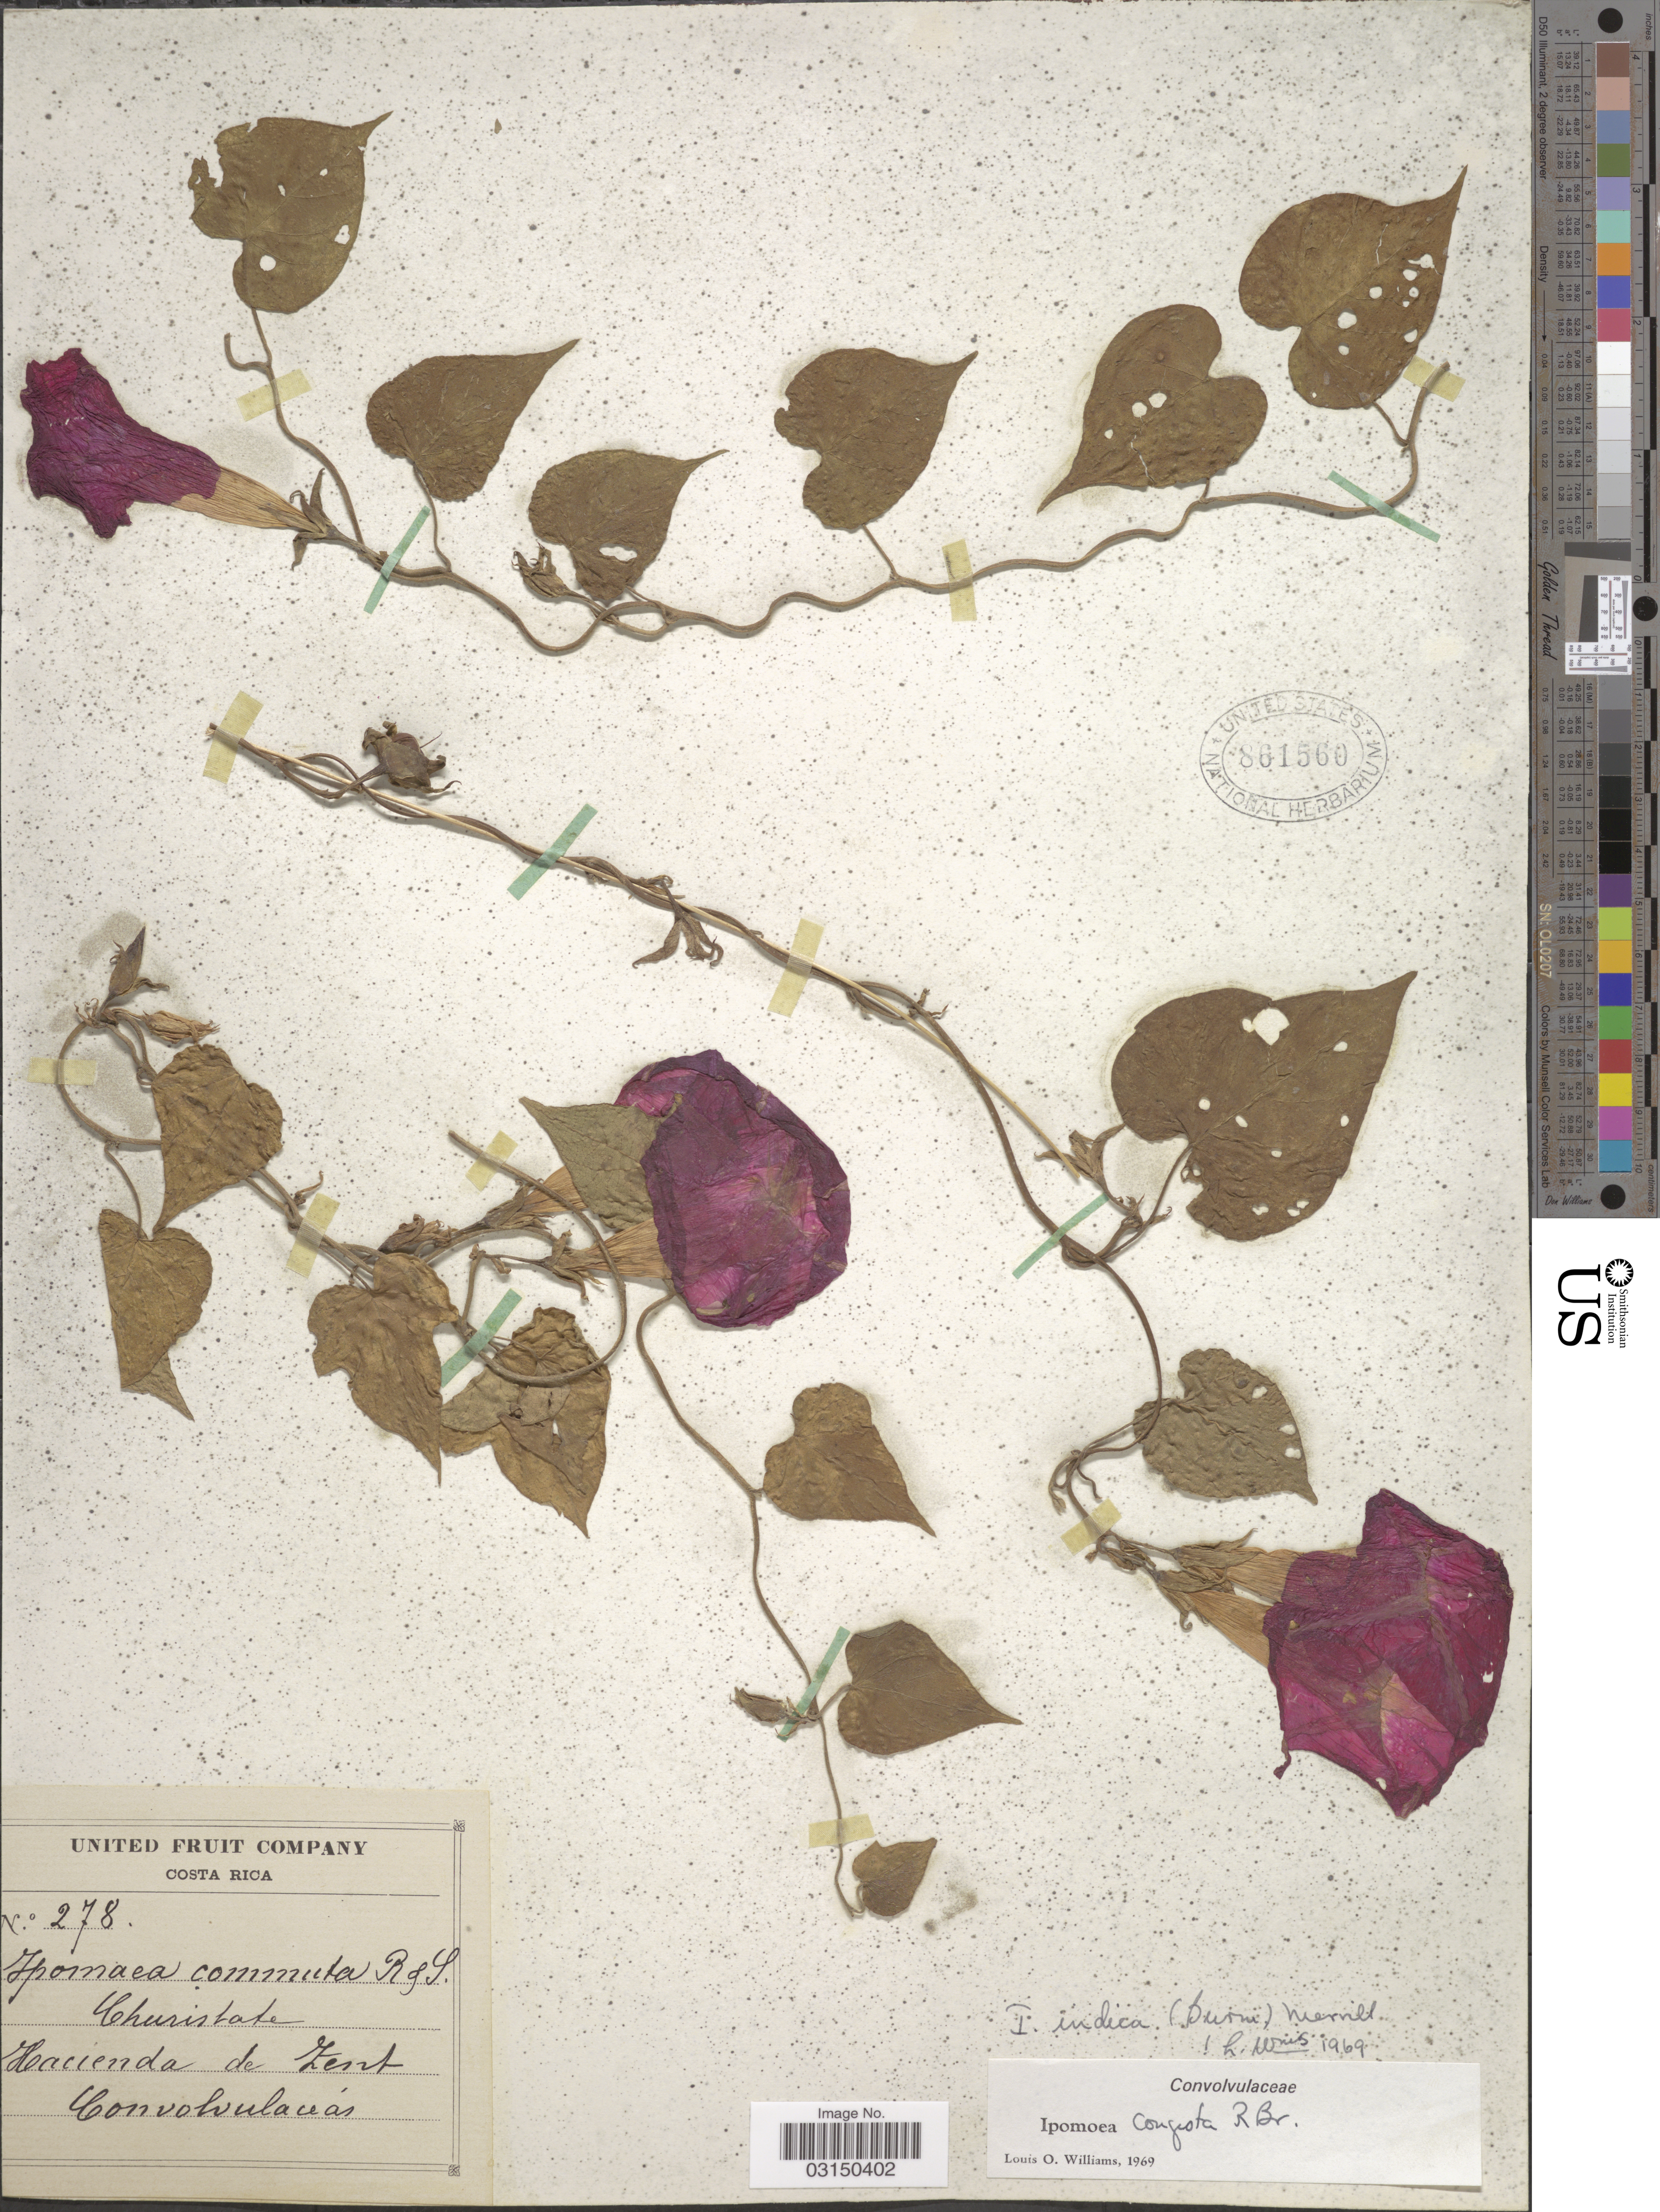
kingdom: Plantae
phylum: Tracheophyta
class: Magnoliopsida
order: Solanales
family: Convolvulaceae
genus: Ipomoea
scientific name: Ipomoea indica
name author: (Burm.) Merr.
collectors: United Fruit Company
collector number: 278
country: Costa Rica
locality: Churistate. Hacienda de Zent.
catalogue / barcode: US 861560